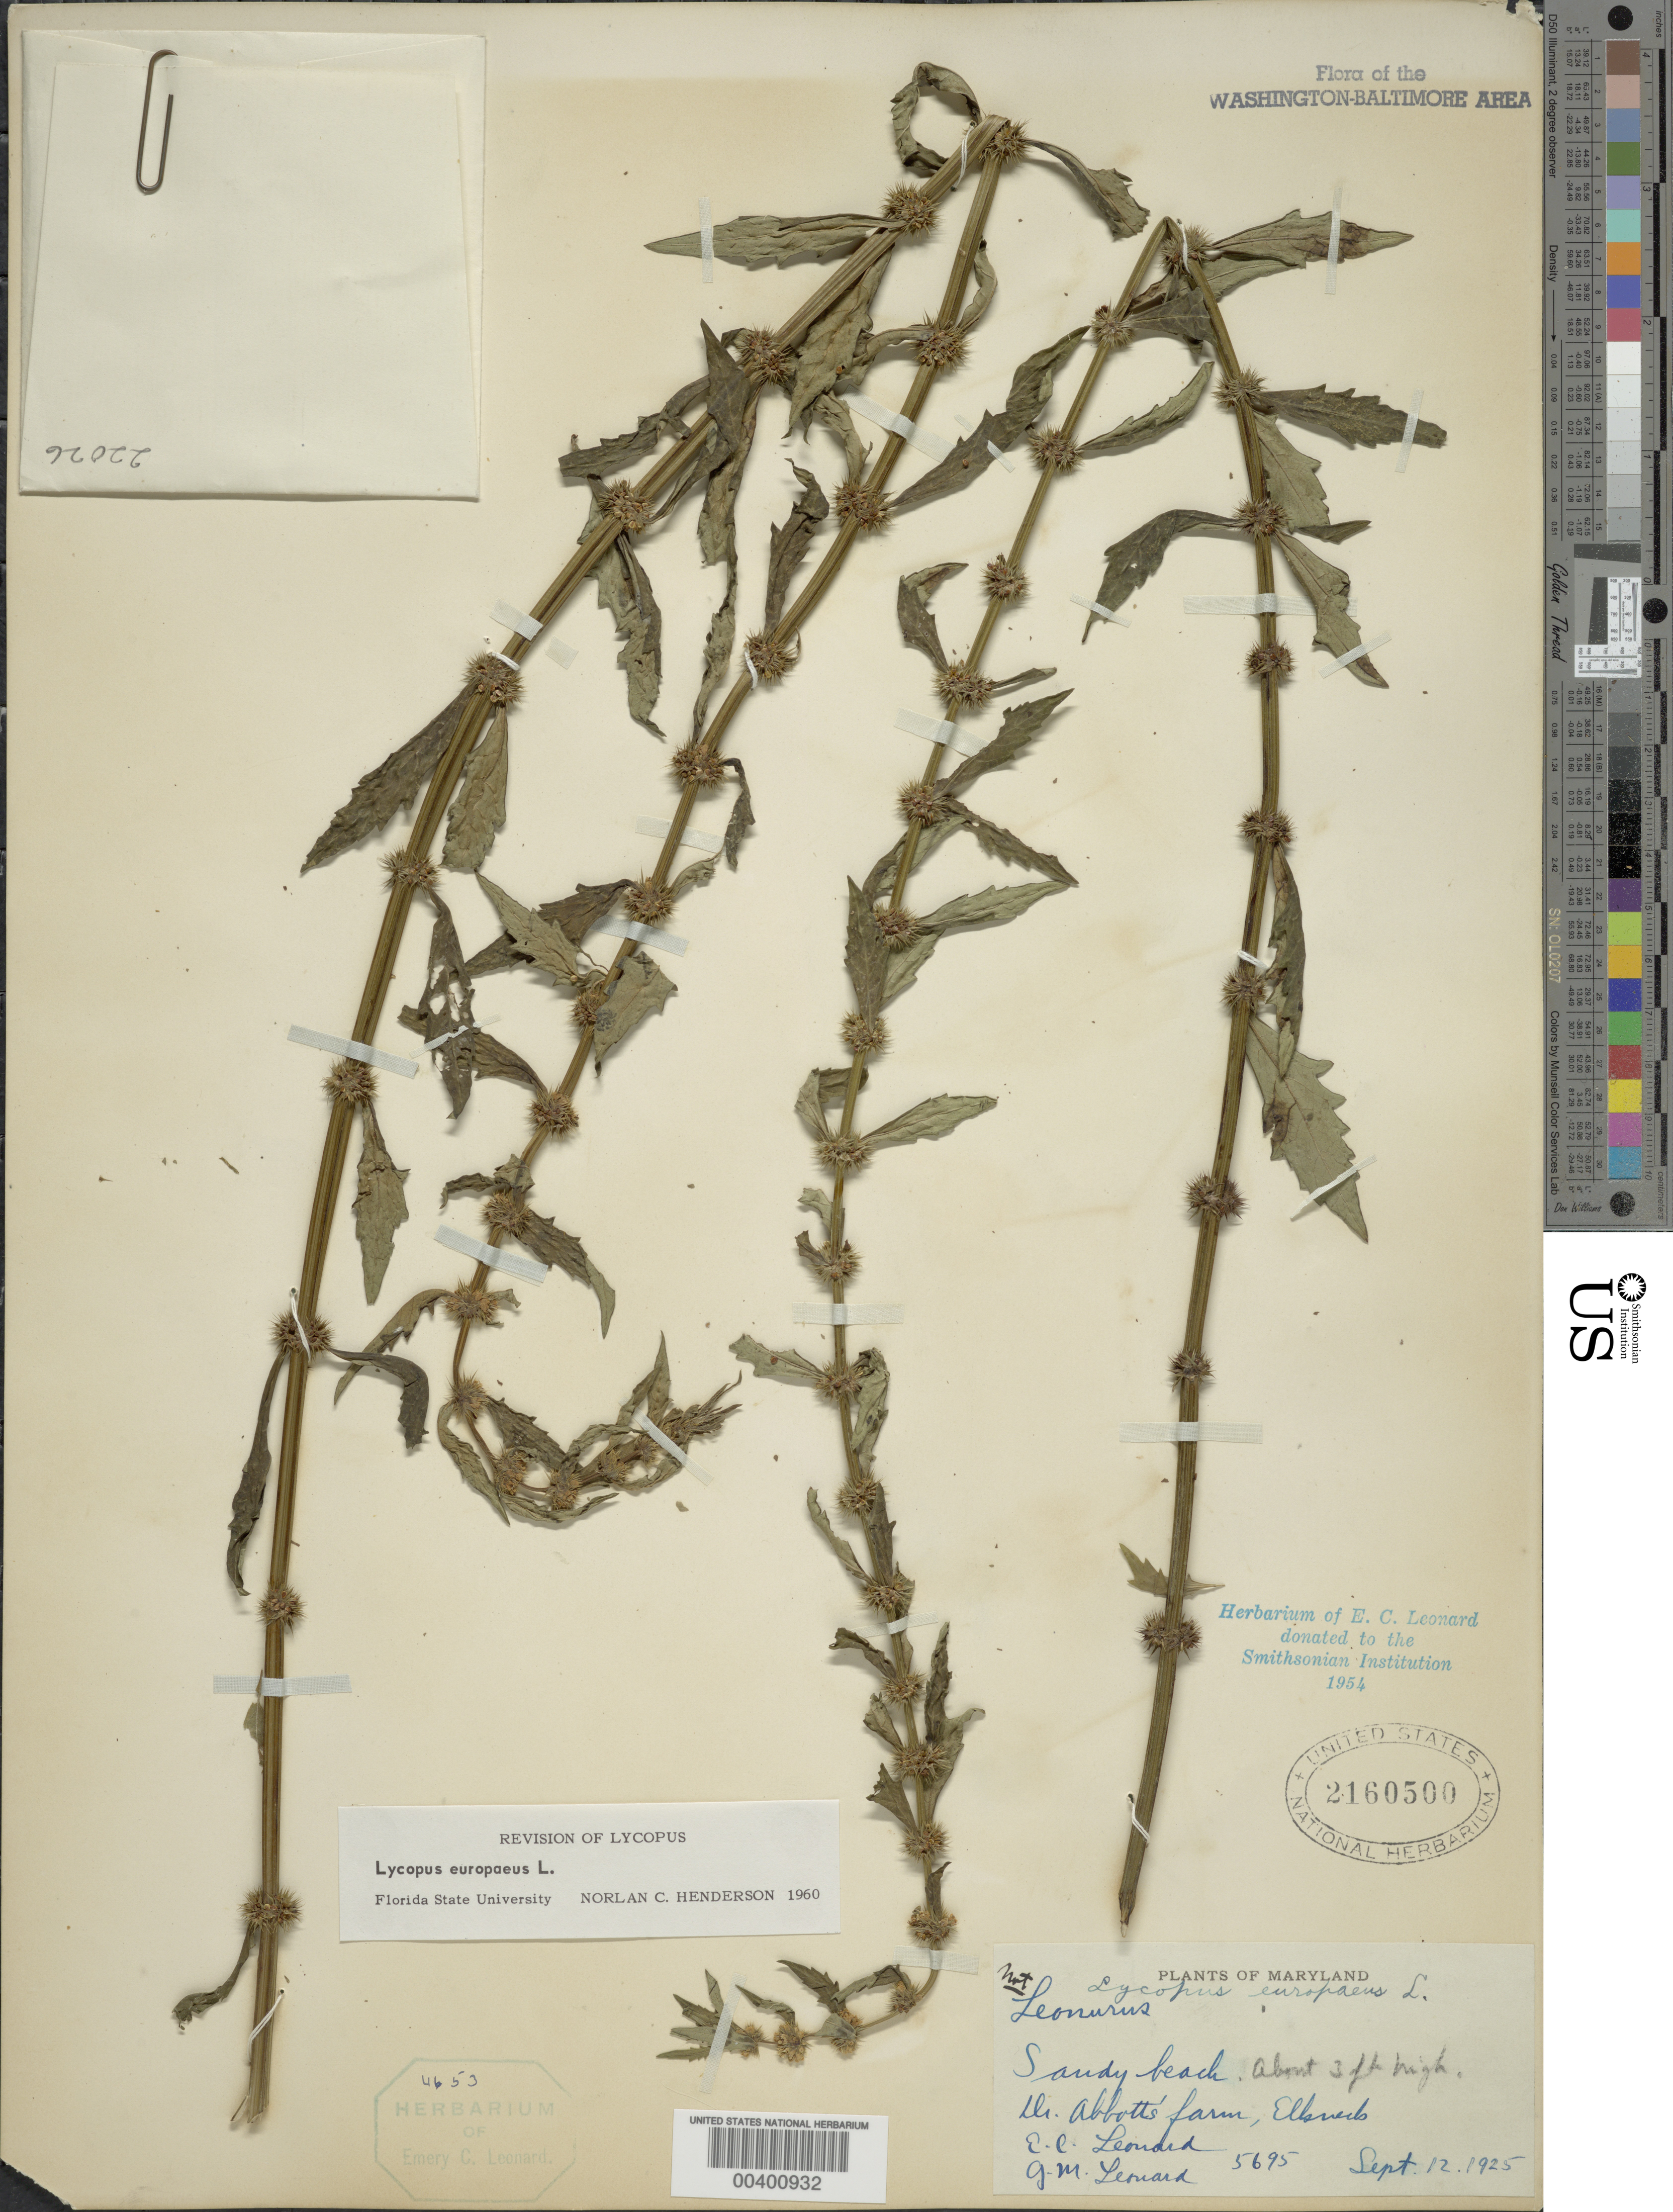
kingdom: Plantae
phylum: Tracheophyta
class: Magnoliopsida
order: Lamiales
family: Lamiaceae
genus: Lycopus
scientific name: Lycopus europaeus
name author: L.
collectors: E. C. Leonard & G. M. Leonard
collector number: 5695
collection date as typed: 12 Sep 1925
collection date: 1925-09-12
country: United States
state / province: Maryland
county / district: Montgomery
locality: Near Dr. Abbotts Farm, Elkneck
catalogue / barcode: US 2160500